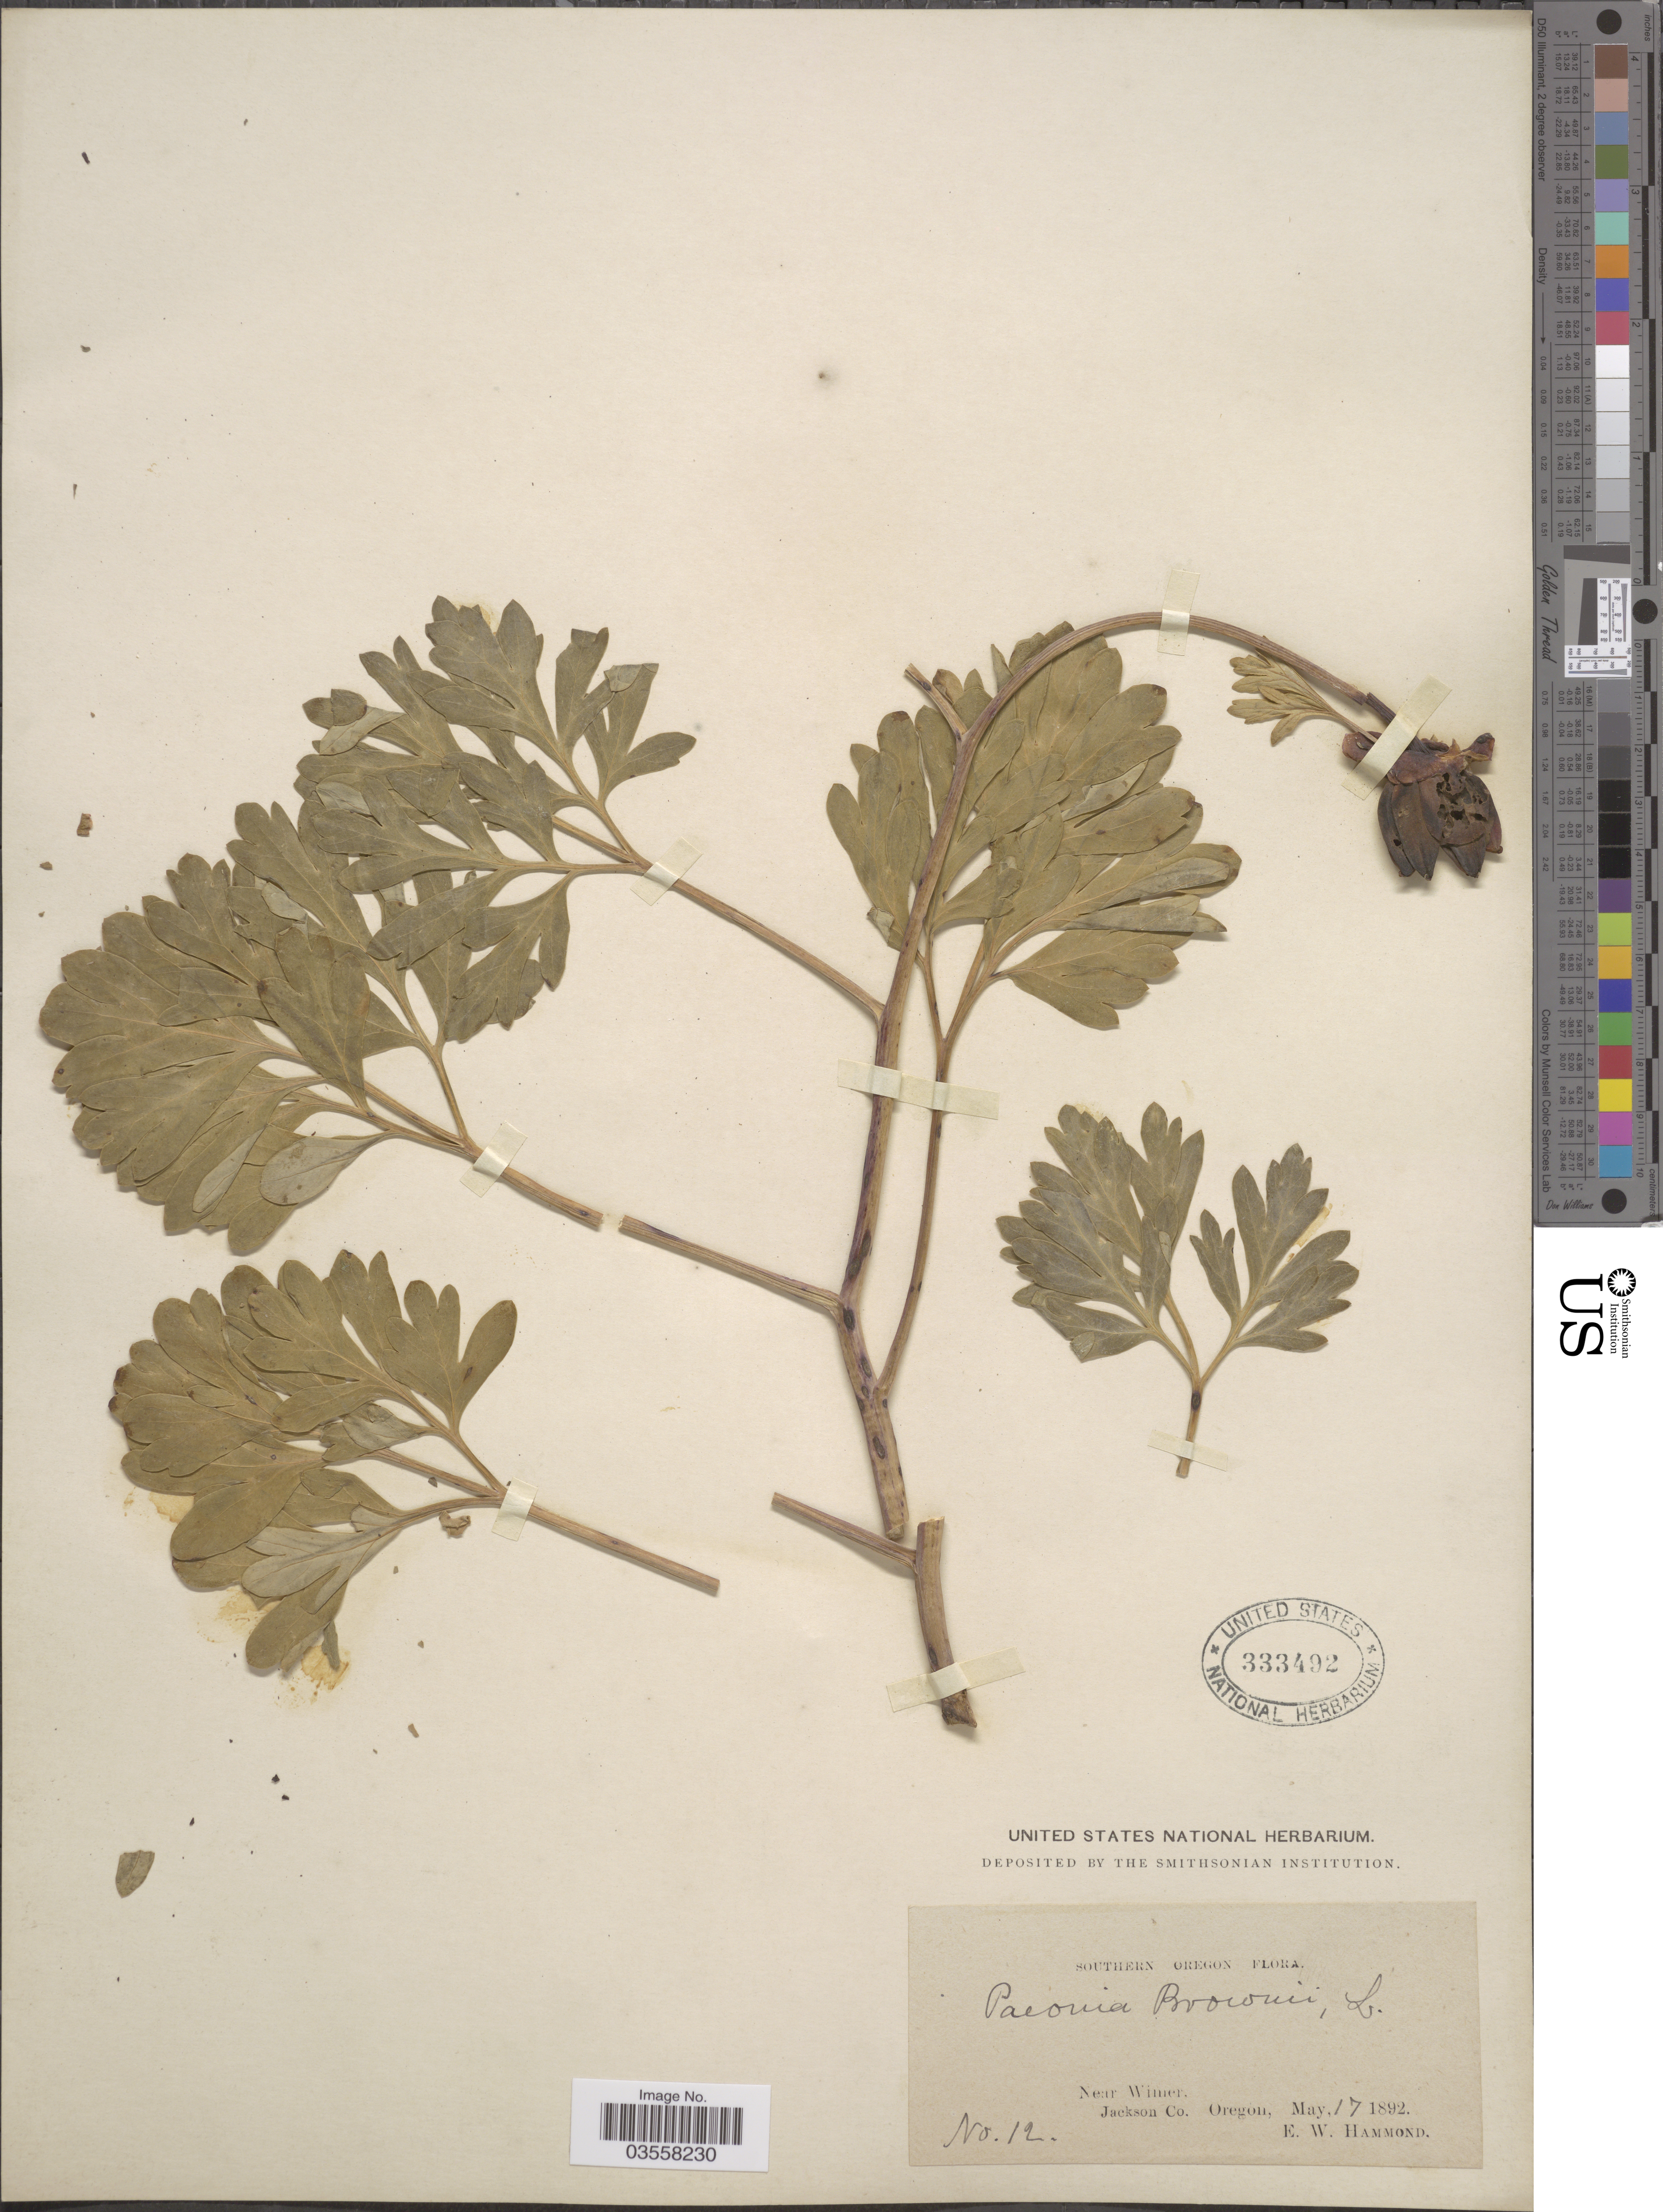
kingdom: Plantae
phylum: Tracheophyta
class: Magnoliopsida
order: Saxifragales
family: Paeoniaceae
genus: Paeonia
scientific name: Paeonia brownii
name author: Douglas ex Hook.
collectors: E. Hammond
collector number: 12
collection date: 1892-05-17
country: United States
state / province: Oregon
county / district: Jackson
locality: Southern Oregon. Near Wimer. Jackson Co.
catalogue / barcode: US 333492